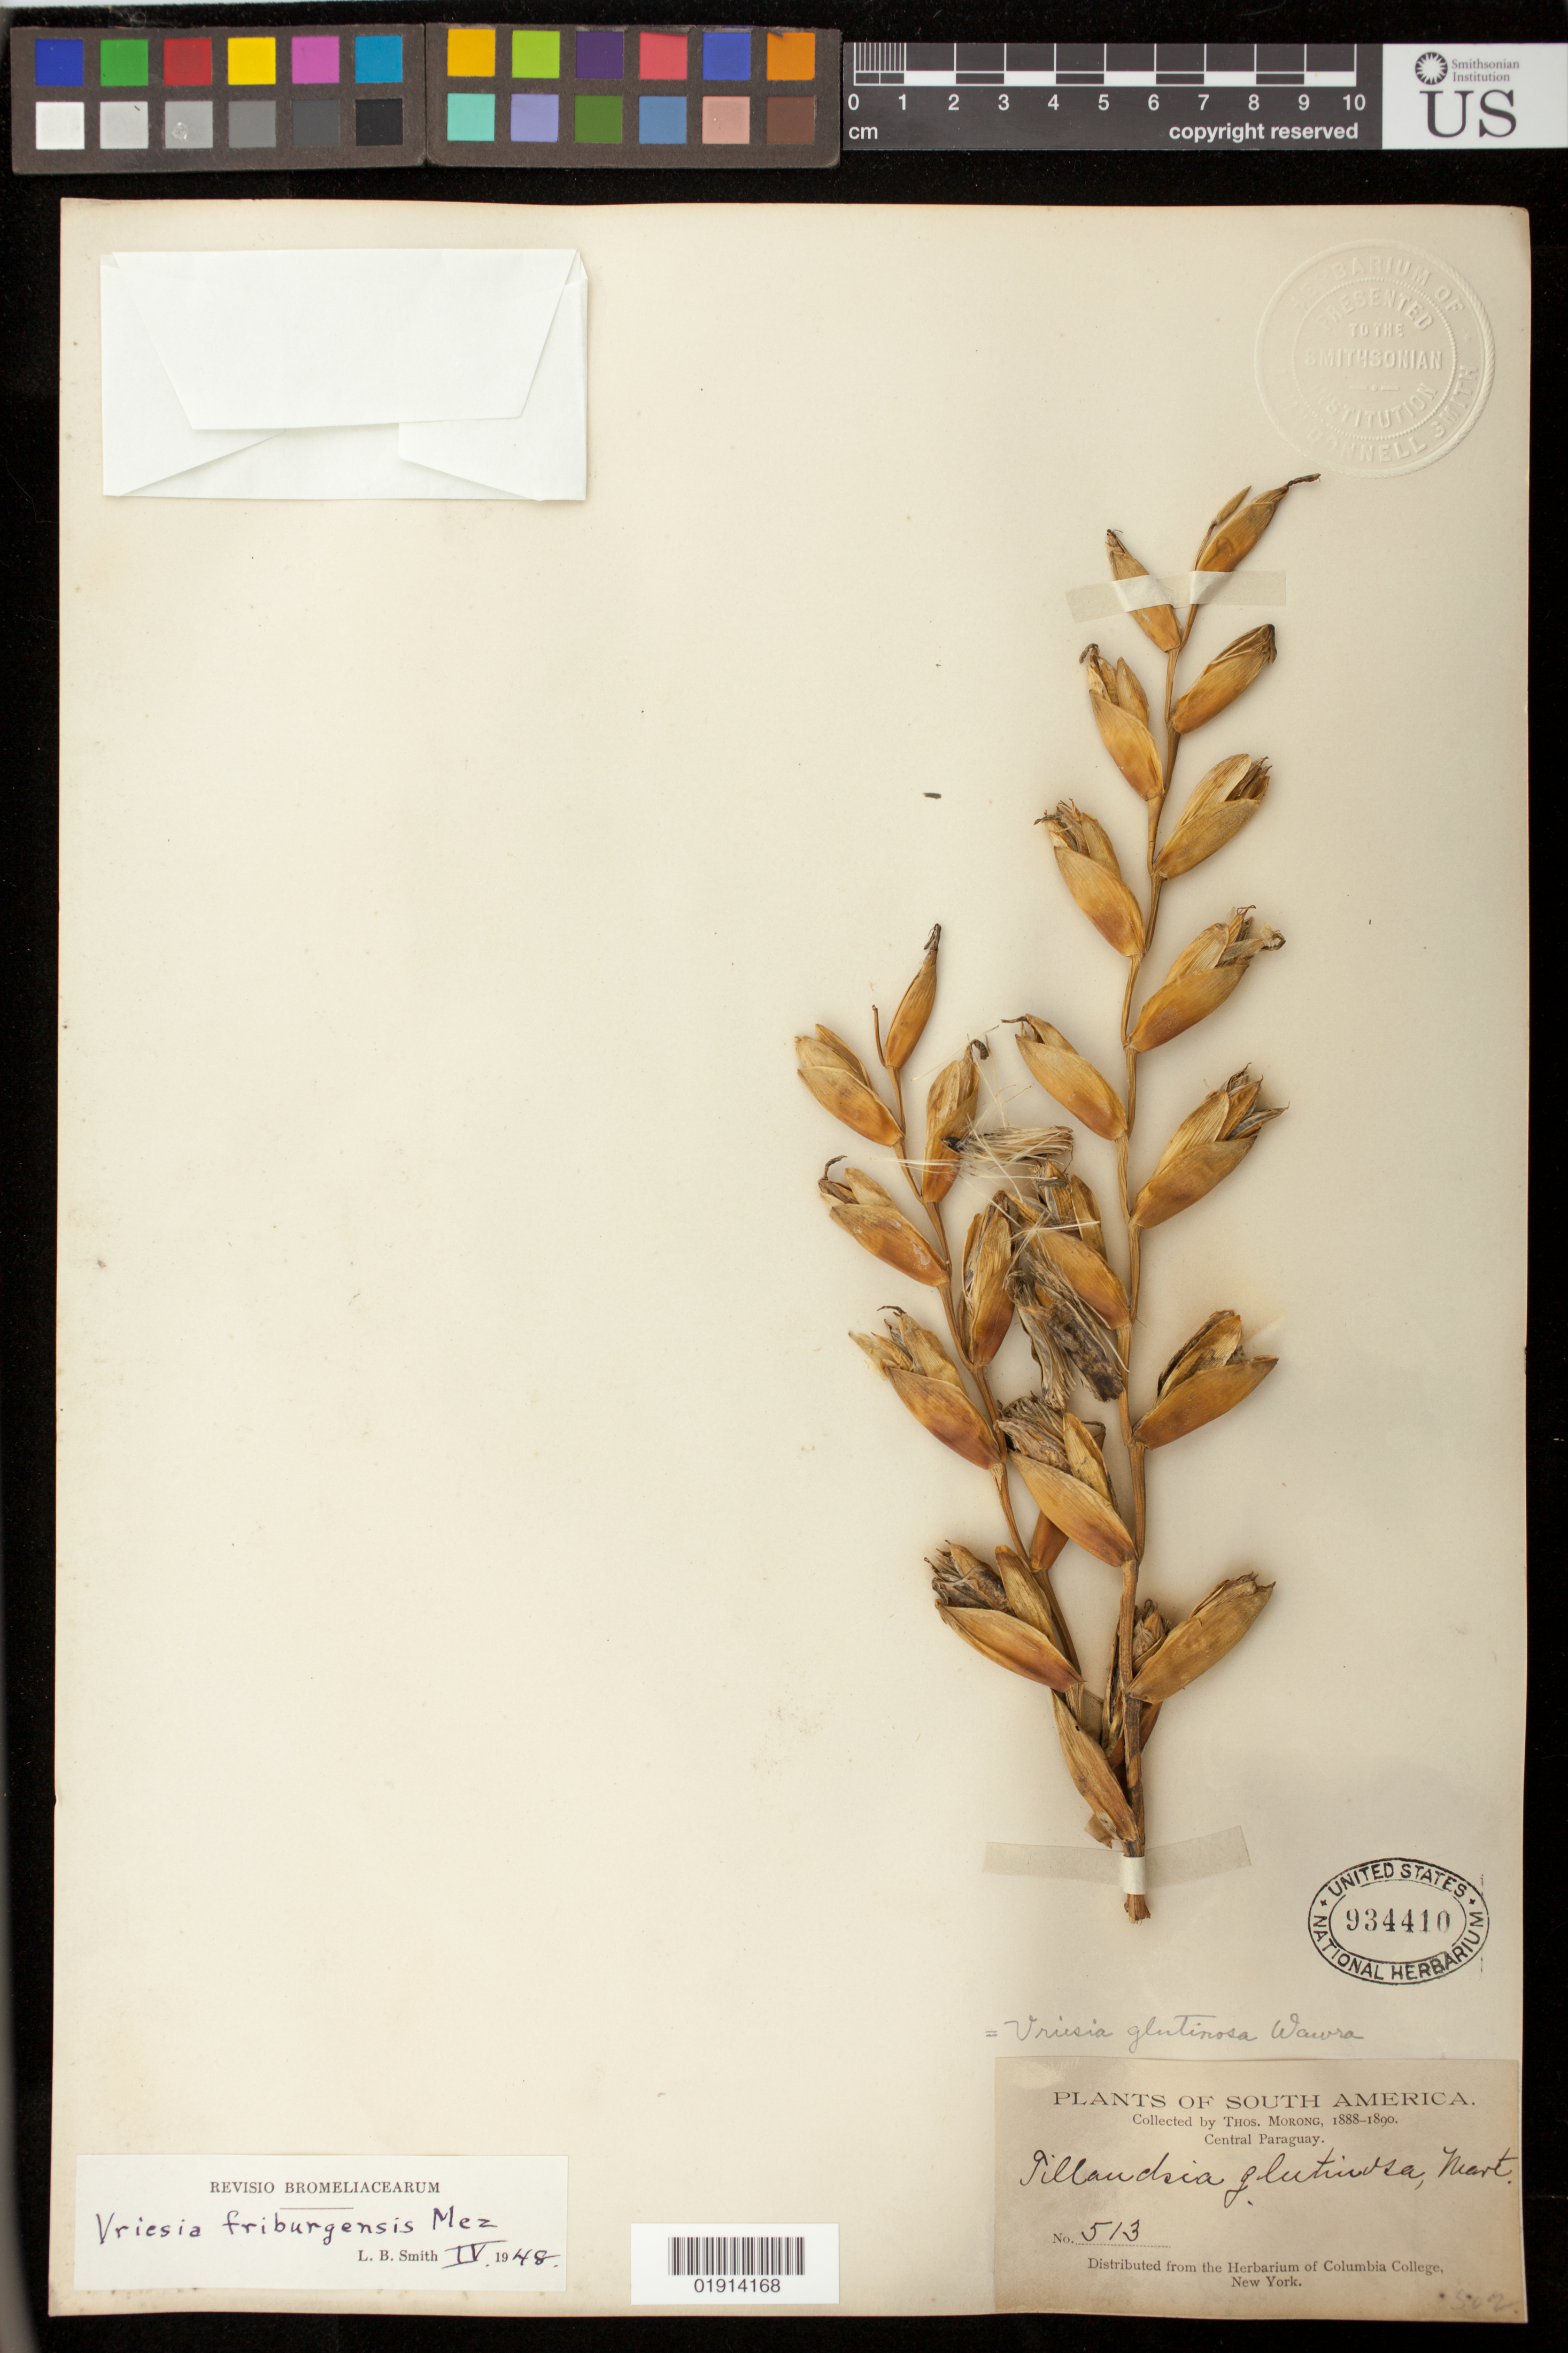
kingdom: Plantae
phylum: Tracheophyta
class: Liliopsida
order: Poales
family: Bromeliaceae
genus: Vriesea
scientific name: Vriesea friburguensis var. friburguensis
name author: Mez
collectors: ex herb. T. Morong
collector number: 513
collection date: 1888-01-01/1890-12-31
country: Paraguay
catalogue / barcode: US 934410